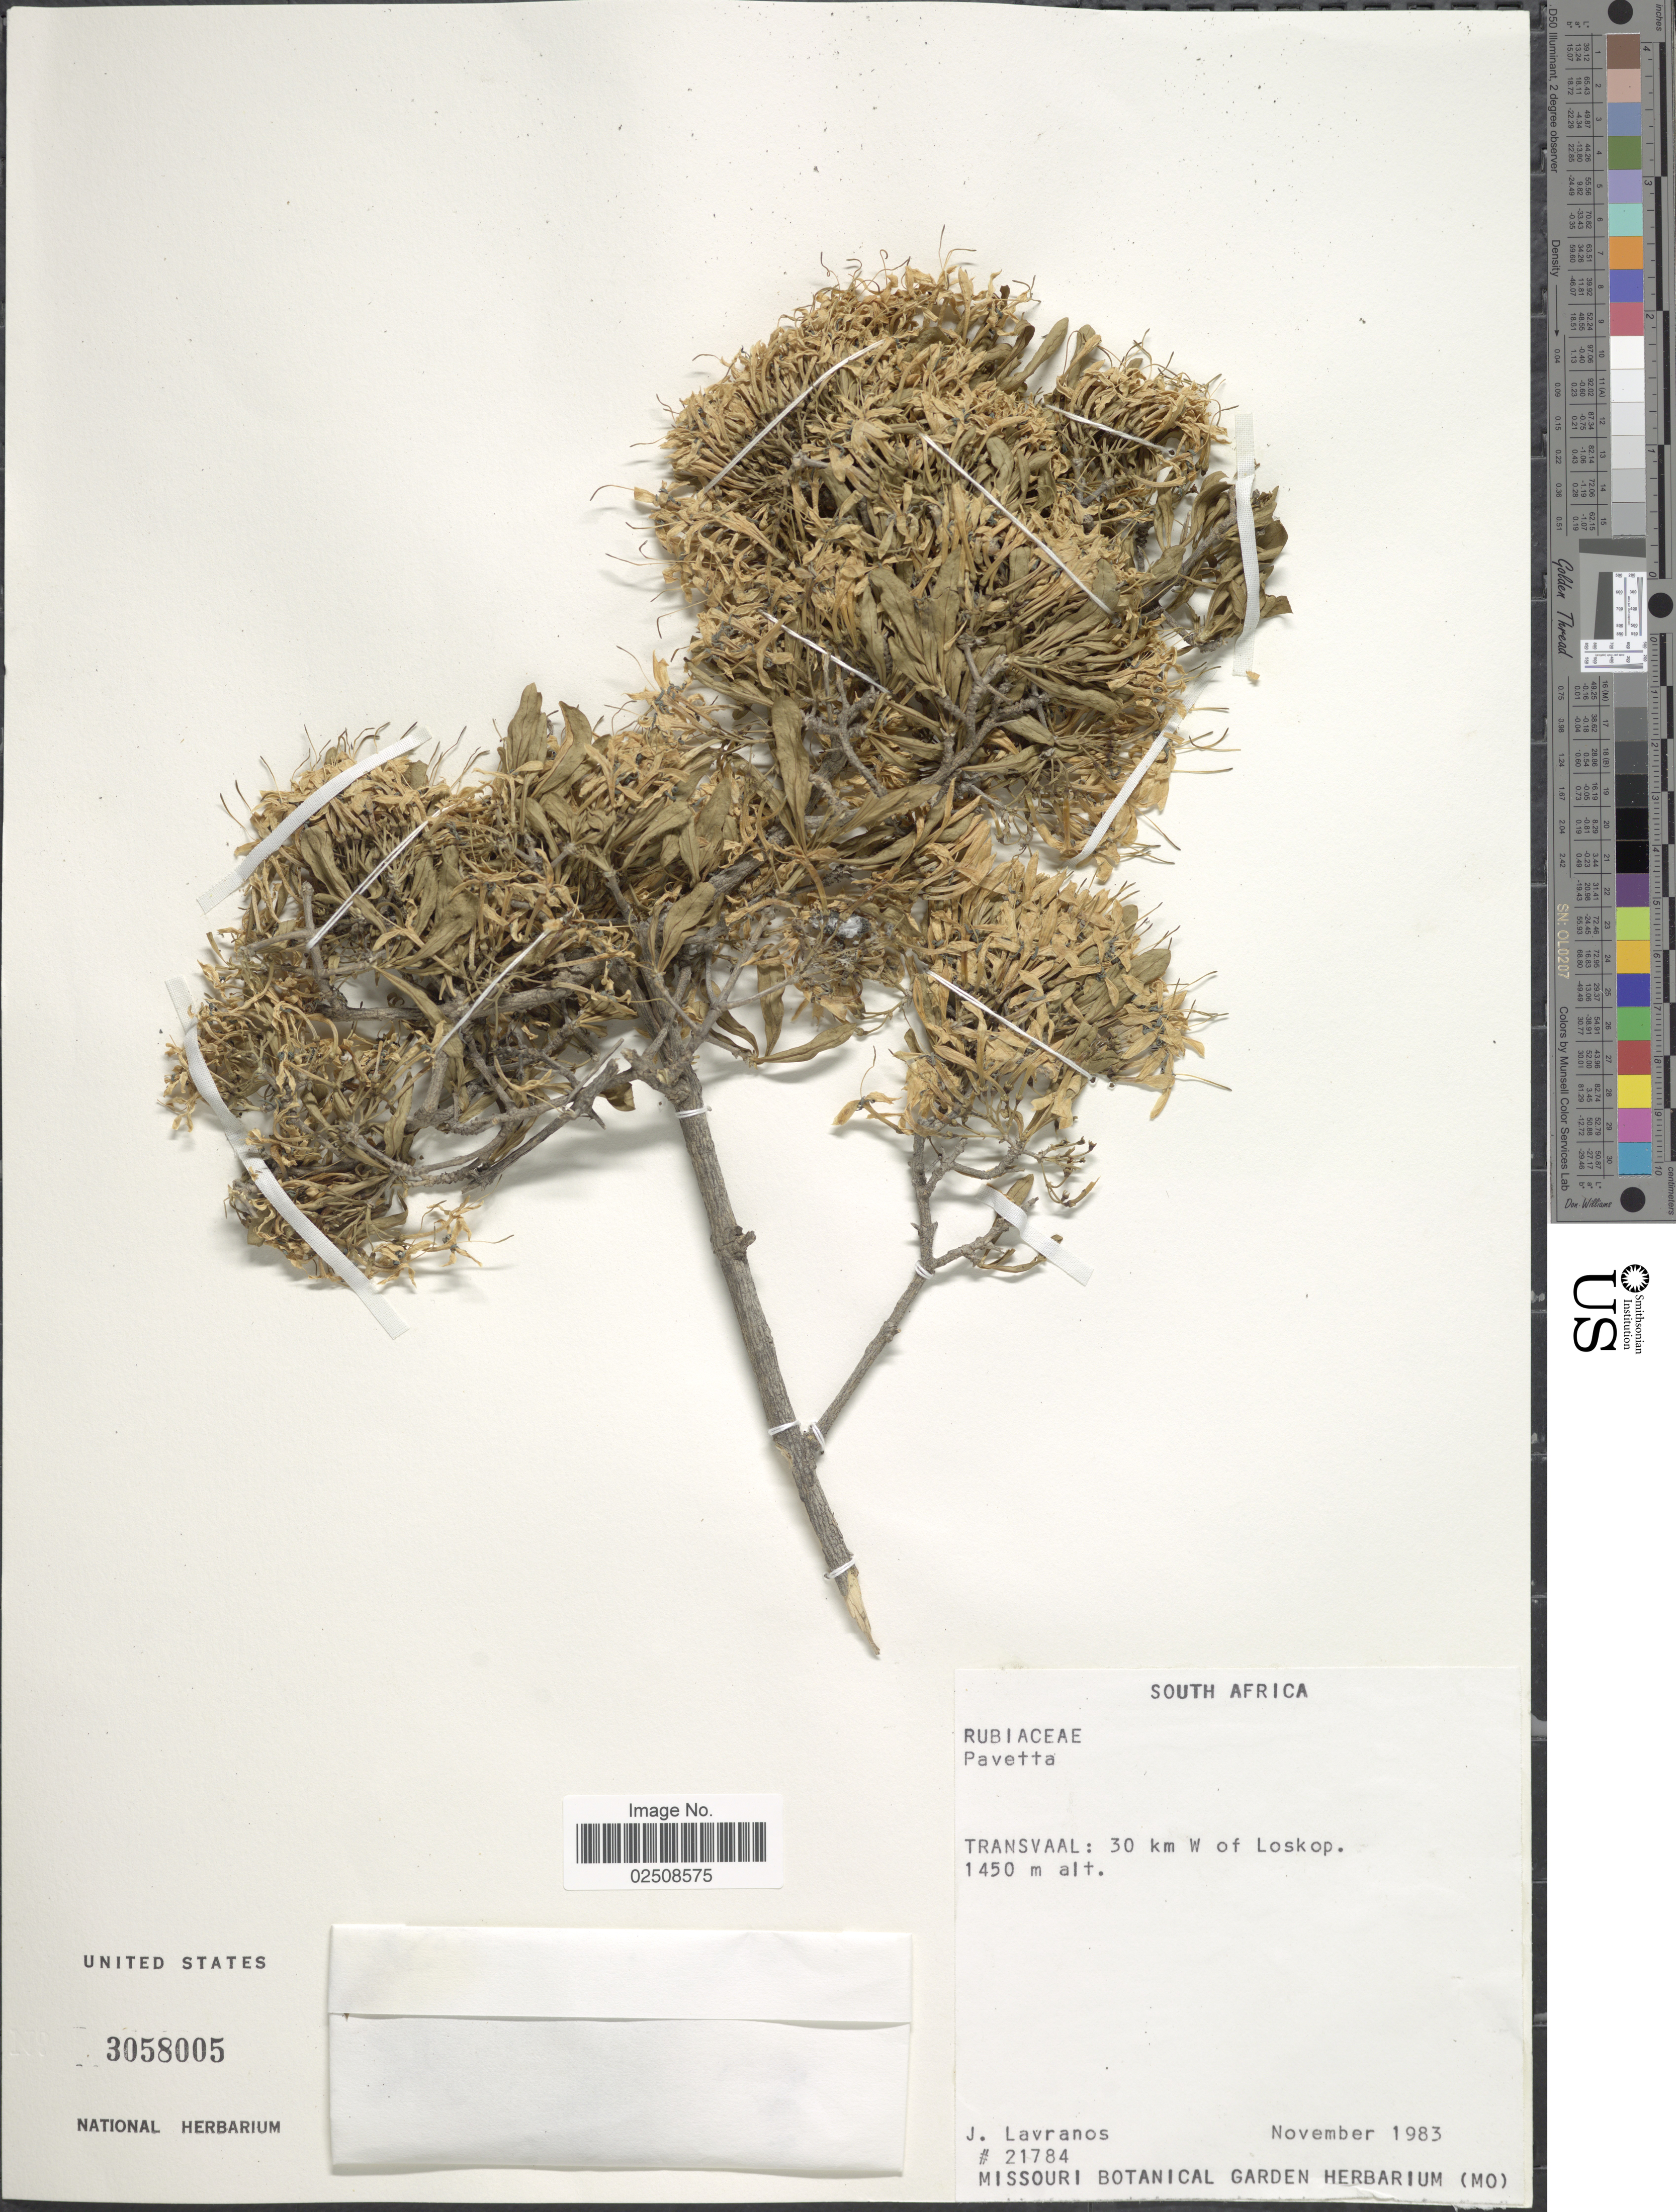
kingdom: Plantae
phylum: Tracheophyta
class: Magnoliopsida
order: Gentianales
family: Rubiaceae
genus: Pavetta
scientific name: Pavetta sp.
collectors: J. Lavranos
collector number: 21784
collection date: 1983-11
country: South Africa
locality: Transvaal: 30 km W of Loskop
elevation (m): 1450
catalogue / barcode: US 3058005